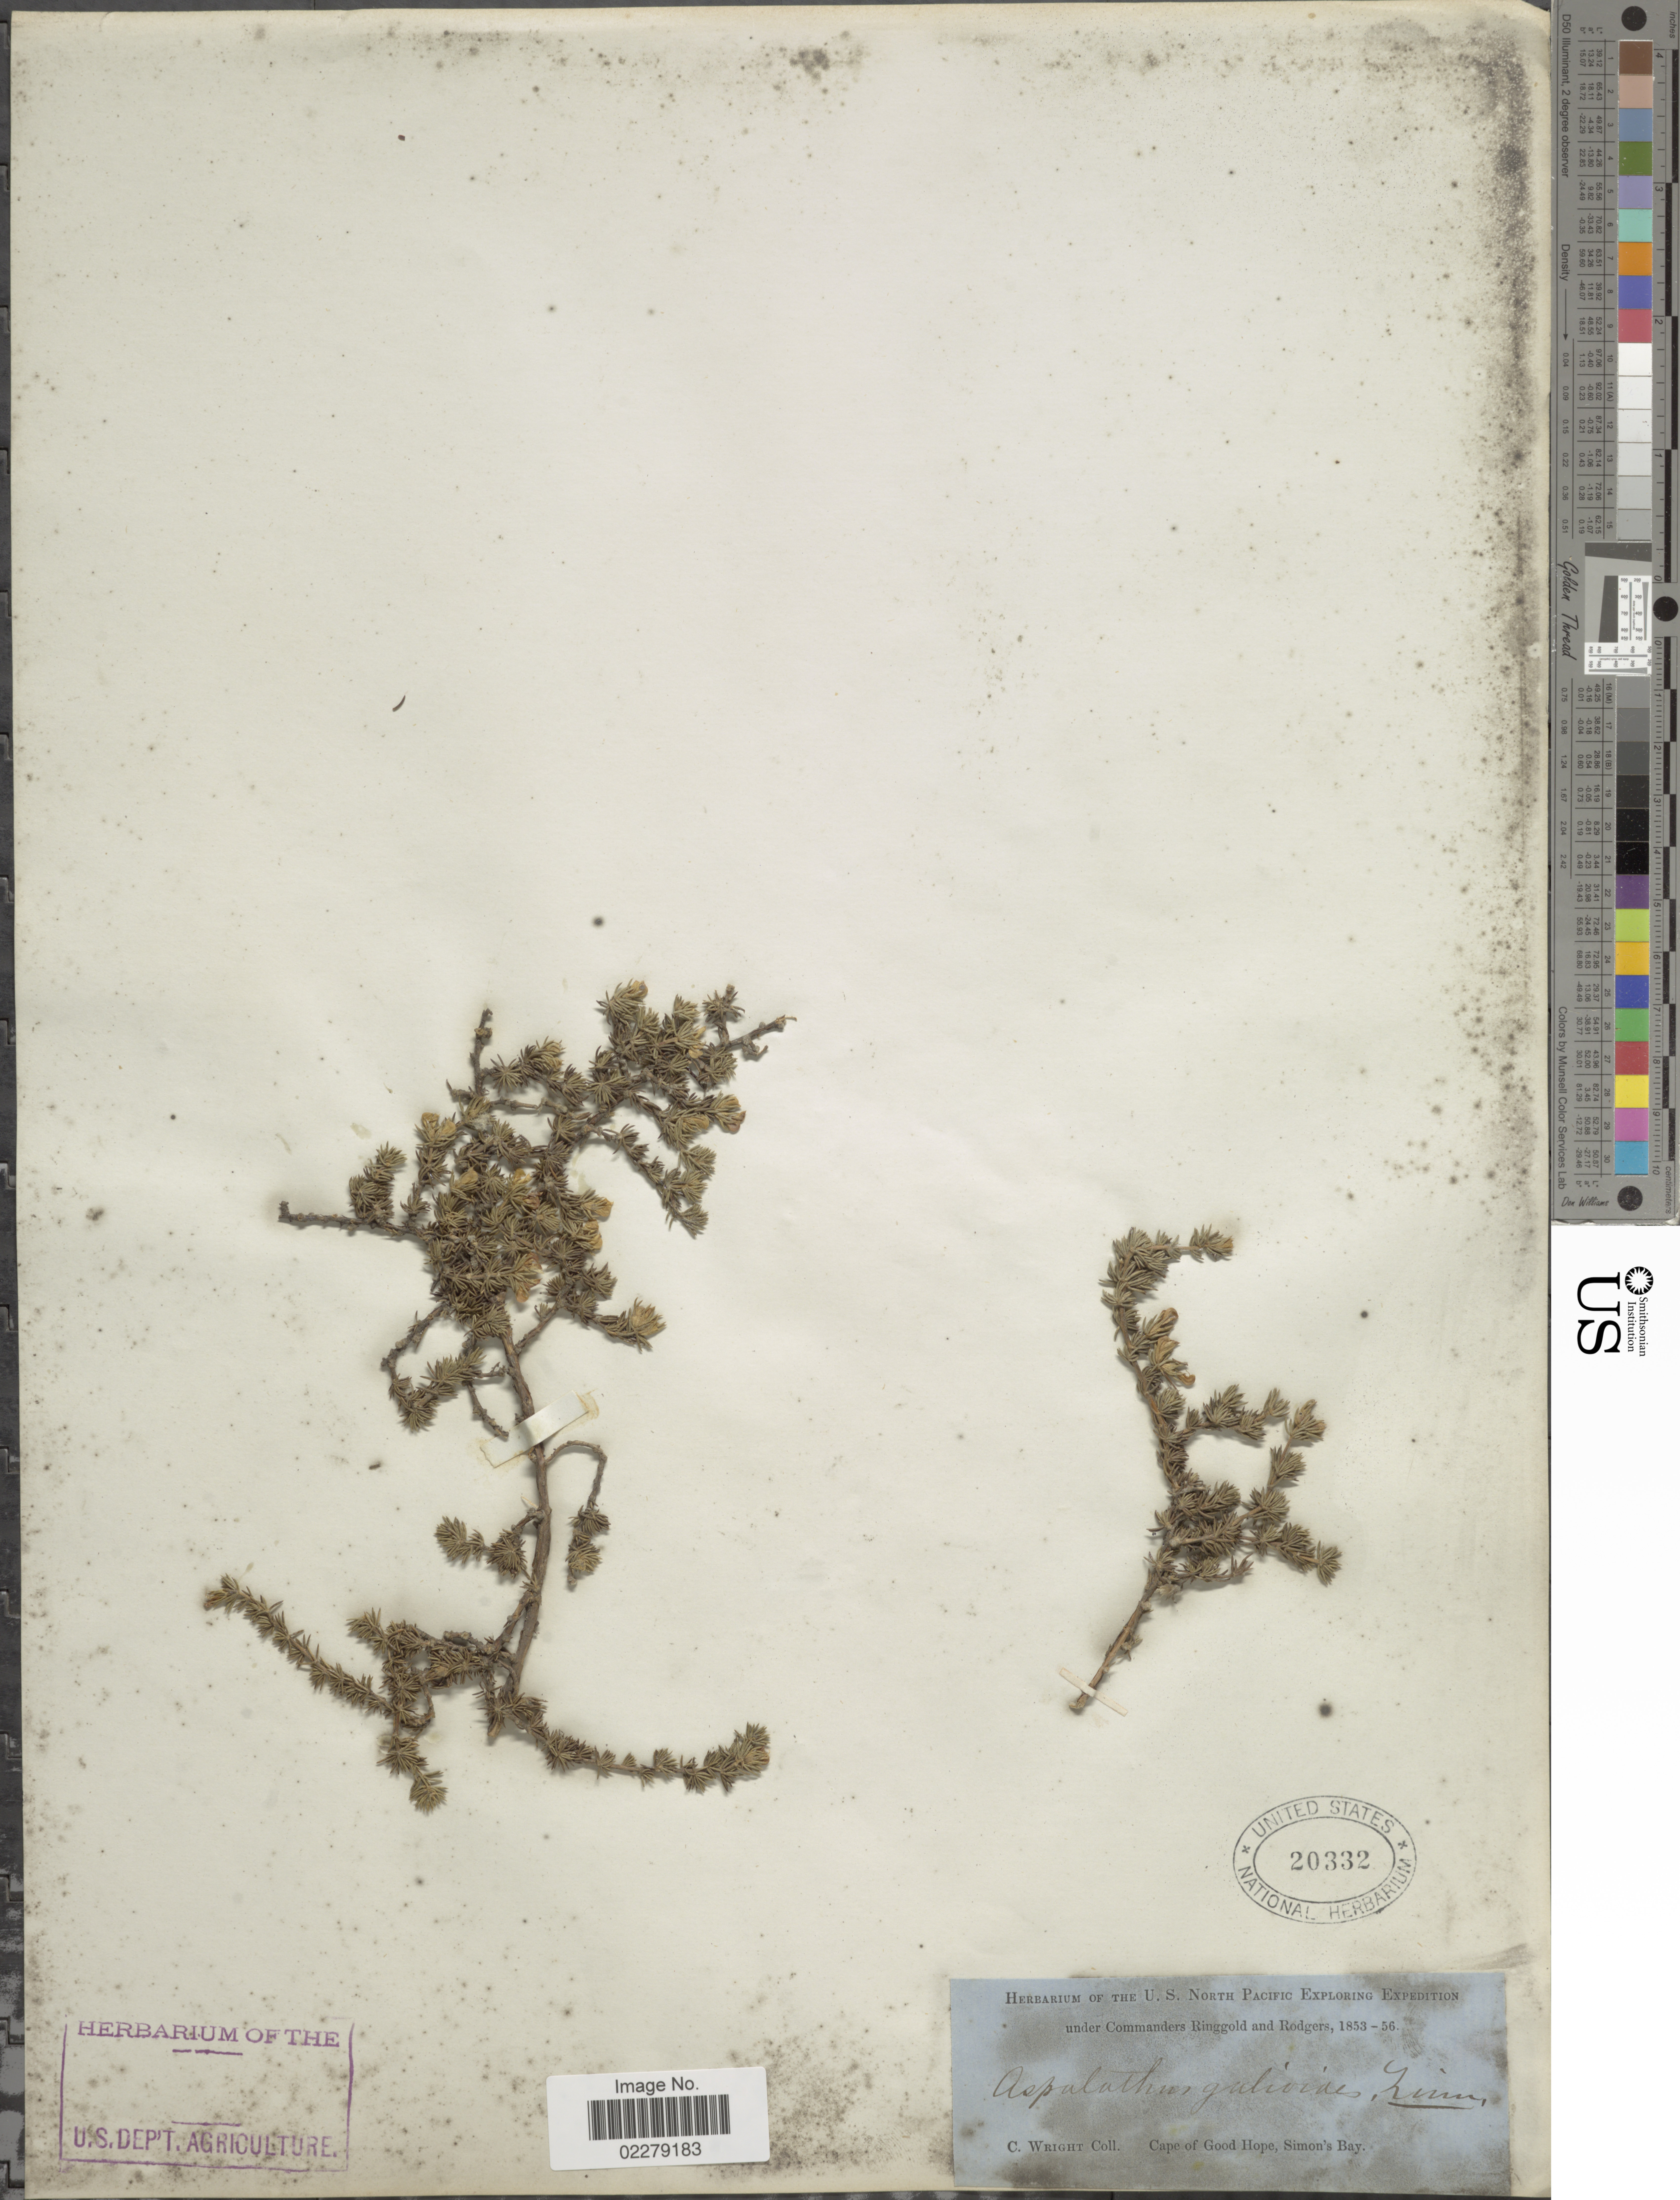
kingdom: Plantae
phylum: Tracheophyta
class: Magnoliopsida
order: Fabales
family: Fabaceae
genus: Aspalathus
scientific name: Aspalathus juniperina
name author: Thunb.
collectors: C. Wright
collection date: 1853/1856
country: South Africa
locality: Cape of Good Hope, Simon's Bay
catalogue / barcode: US 20332